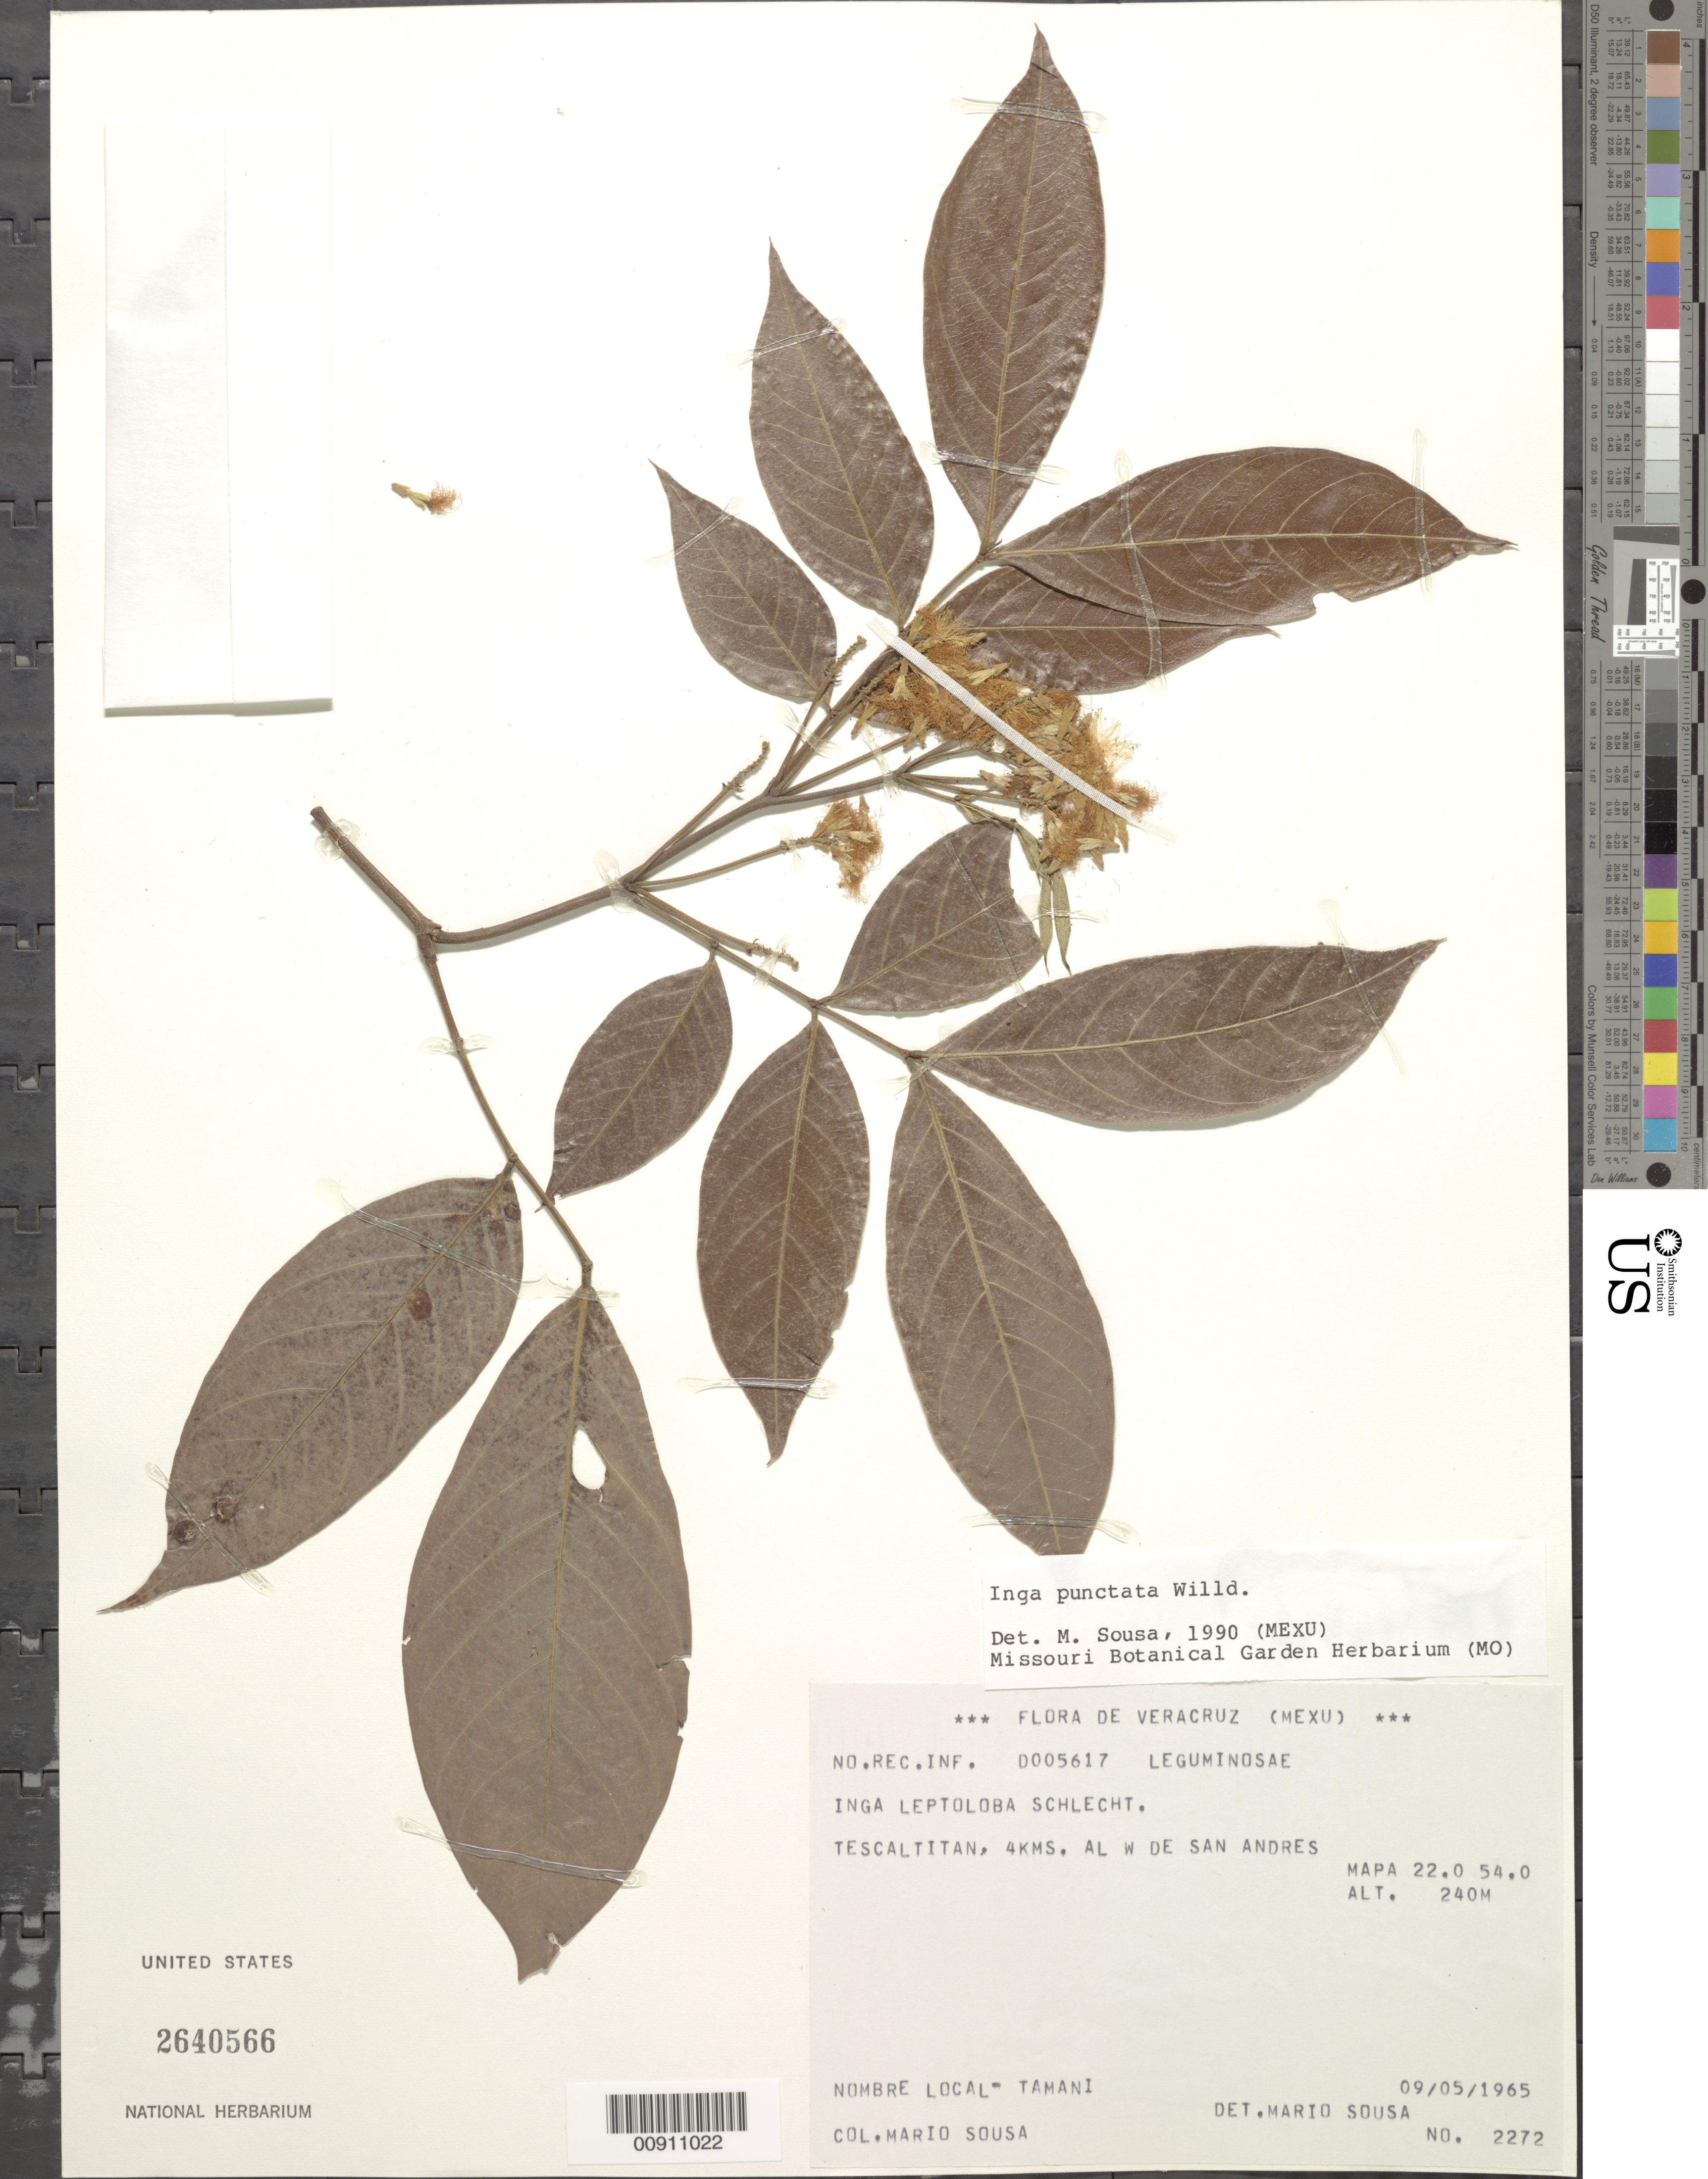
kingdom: Plantae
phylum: Tracheophyta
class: Magnoliopsida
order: Fabales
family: Fabaceae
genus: Inga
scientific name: Inga punctata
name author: Willd.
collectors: M. Sousa S.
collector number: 2272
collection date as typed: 09 May 1965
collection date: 1965-05-09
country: Mexico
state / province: Veracruz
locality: Tescaltitan, 4 kms. Al W de San Andrés. Mapa 22.0 54.0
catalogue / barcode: US 2640566